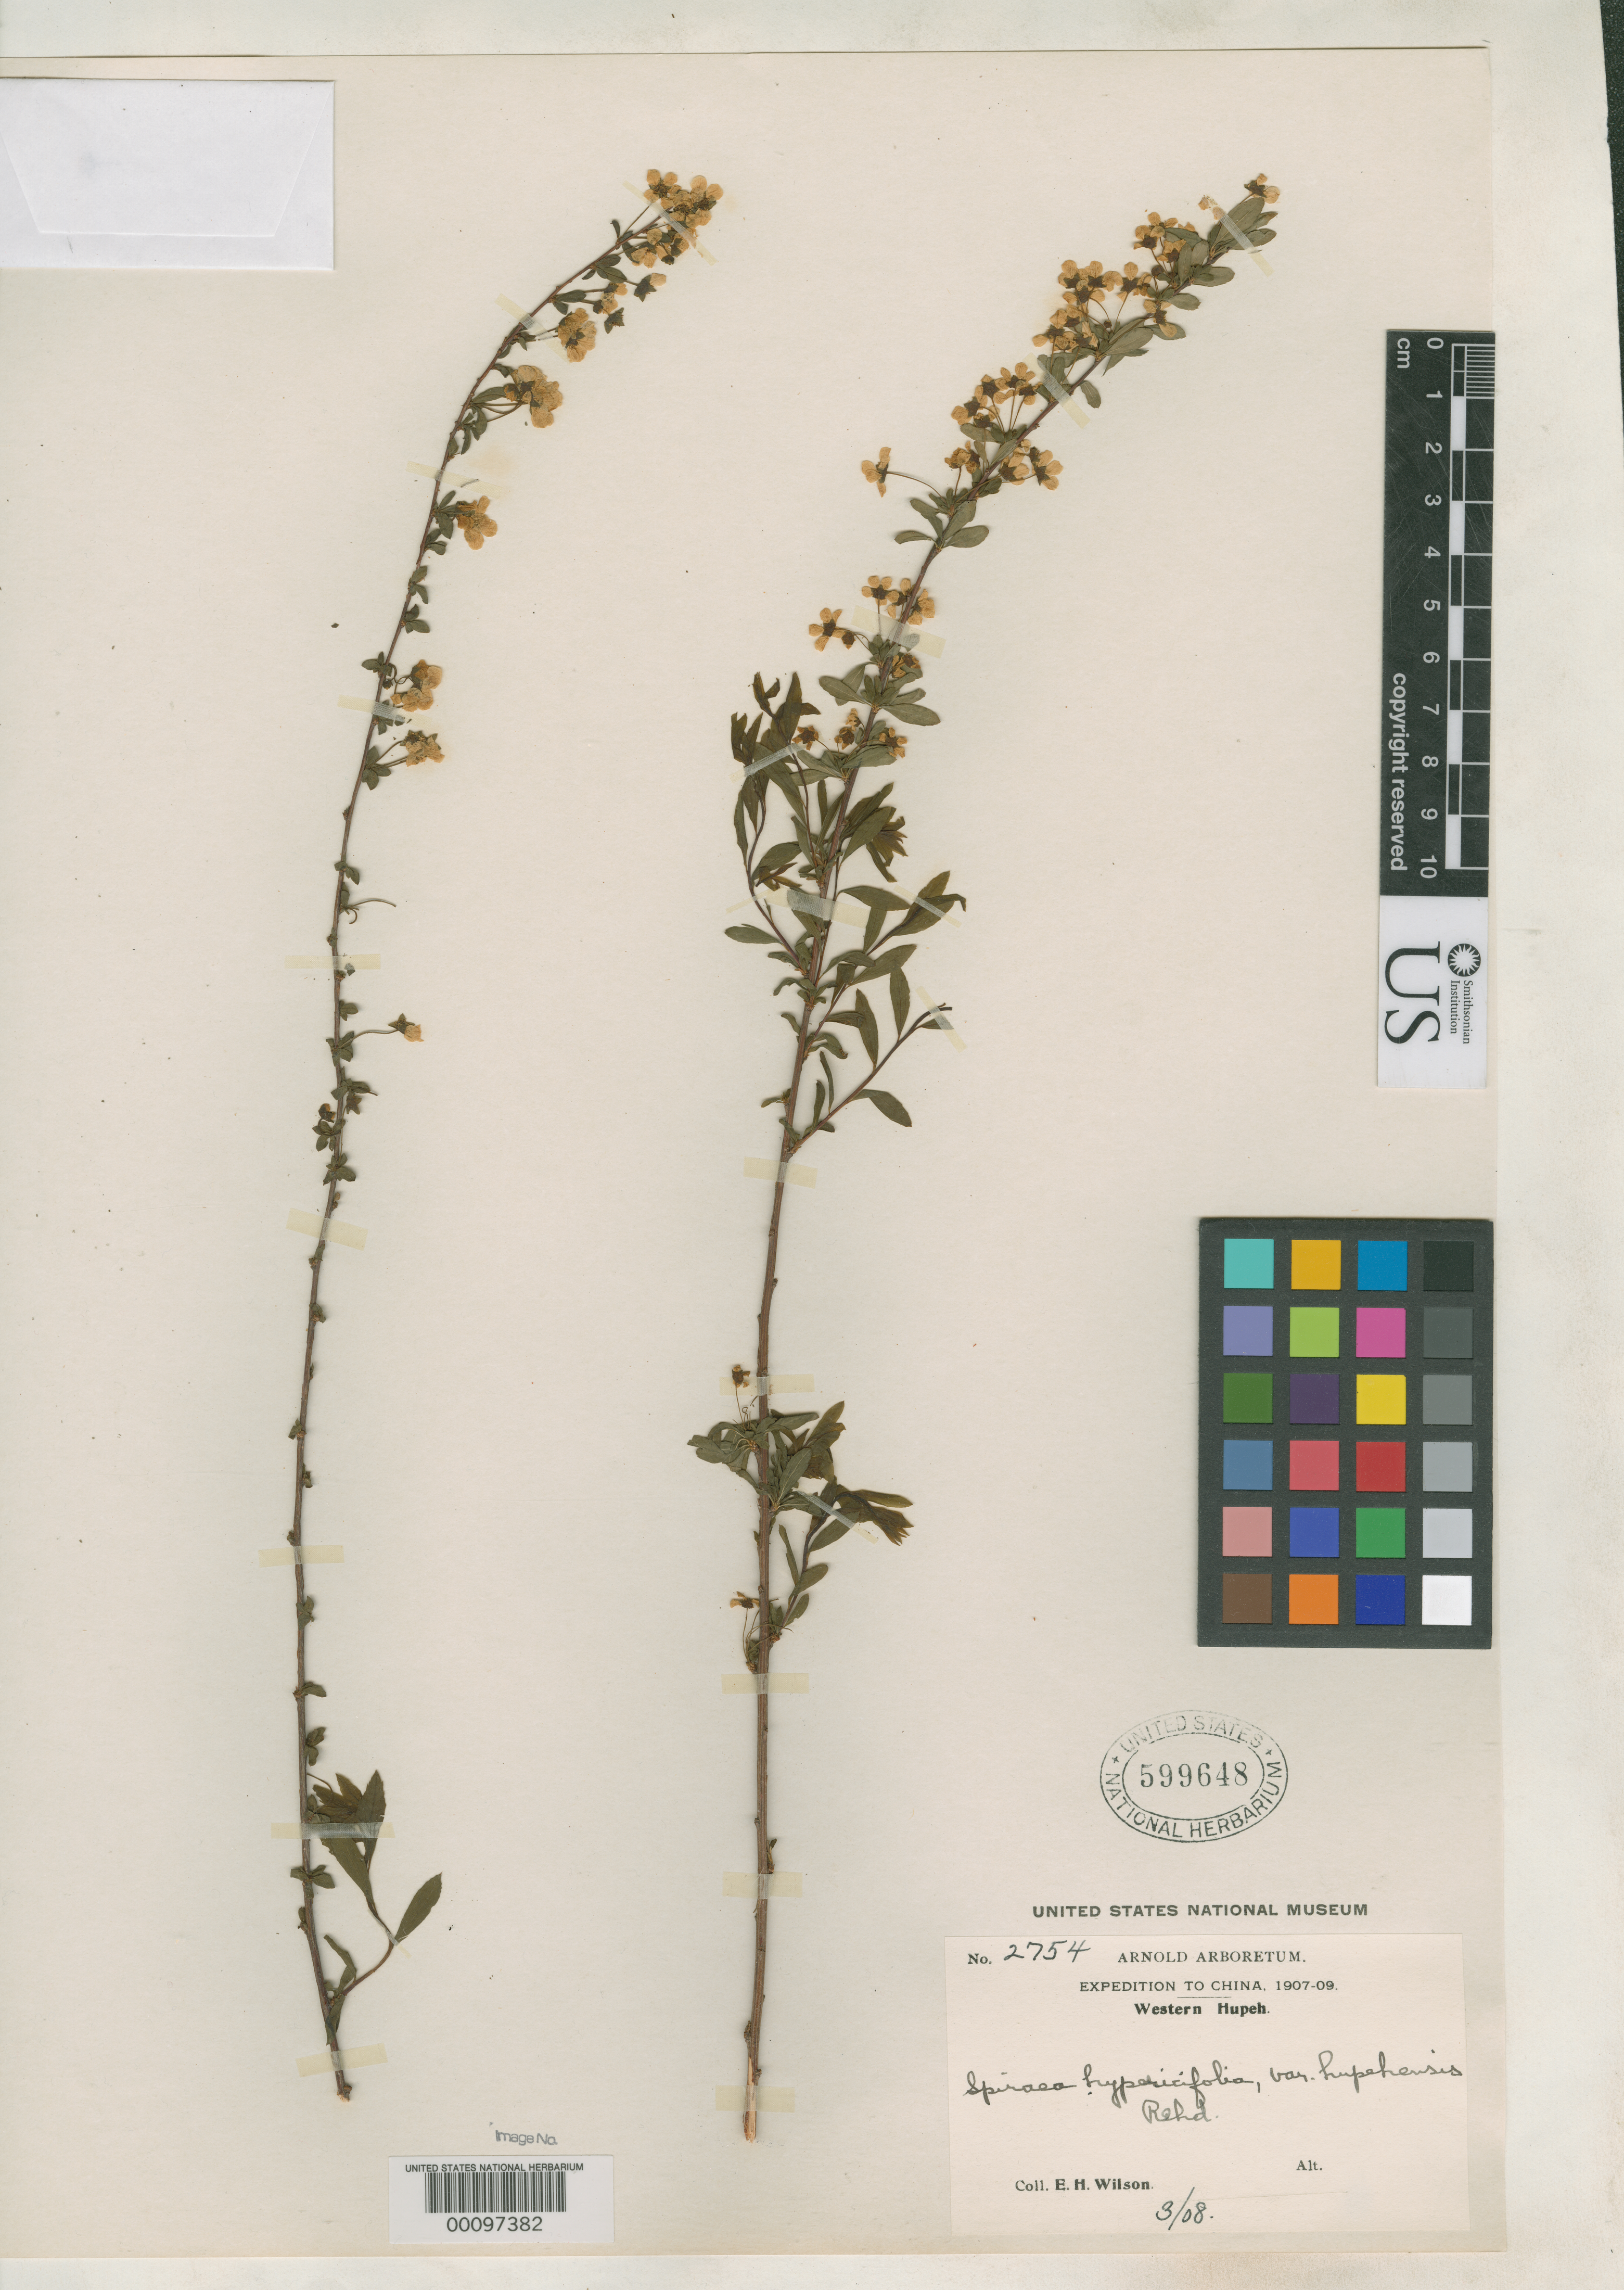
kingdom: Plantae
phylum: Tracheophyta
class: Magnoliopsida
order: Rosales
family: Rosaceae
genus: Spiraea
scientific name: Spiraea hypericifolia var. hupehensis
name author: Rehder in Sarg.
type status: Isotype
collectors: E. H. Wilson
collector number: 2754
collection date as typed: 24 Mar 1908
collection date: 1908-03-24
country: China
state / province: Hubei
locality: Patung Hsien, Yangtze.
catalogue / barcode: US 599648